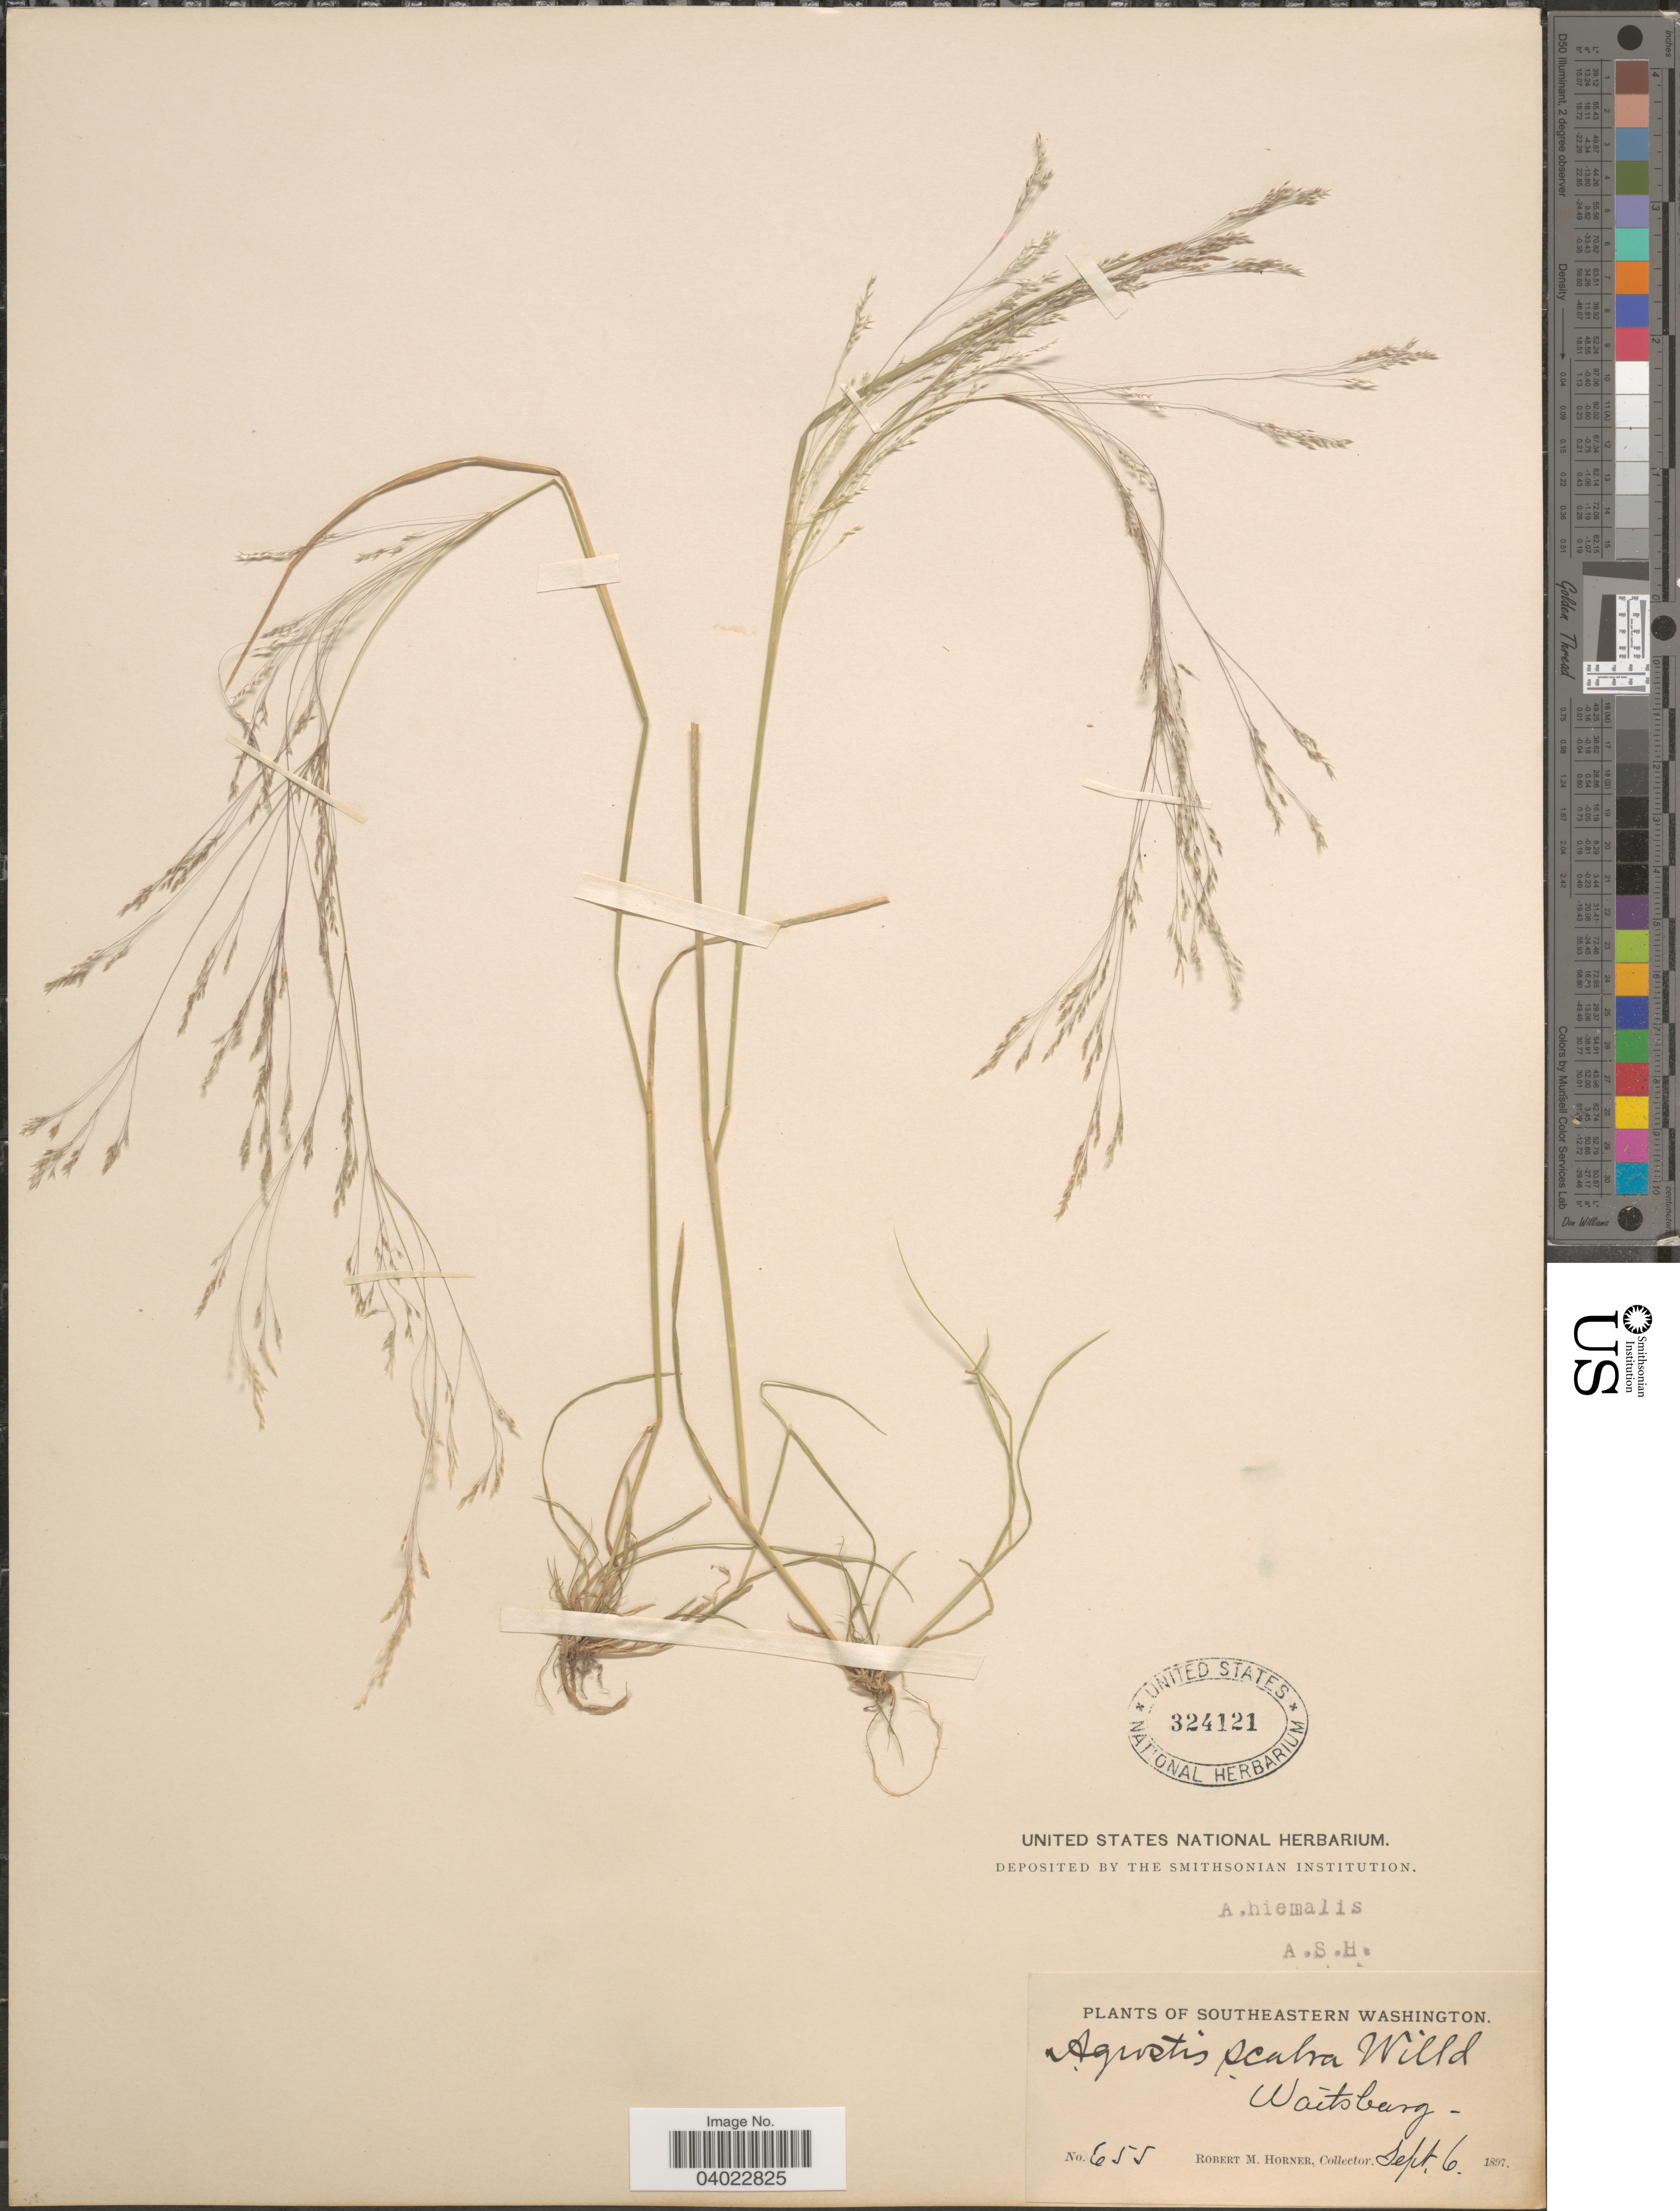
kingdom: Plantae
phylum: Tracheophyta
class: Liliopsida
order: Poales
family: Poaceae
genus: Agrostis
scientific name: Agrostis scabra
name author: Willd.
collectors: R. Horner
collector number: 655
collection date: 1897-09-06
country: United States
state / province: Washington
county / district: Walla Walla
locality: Southeastern Washington. Waitsburg.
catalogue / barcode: US 324121